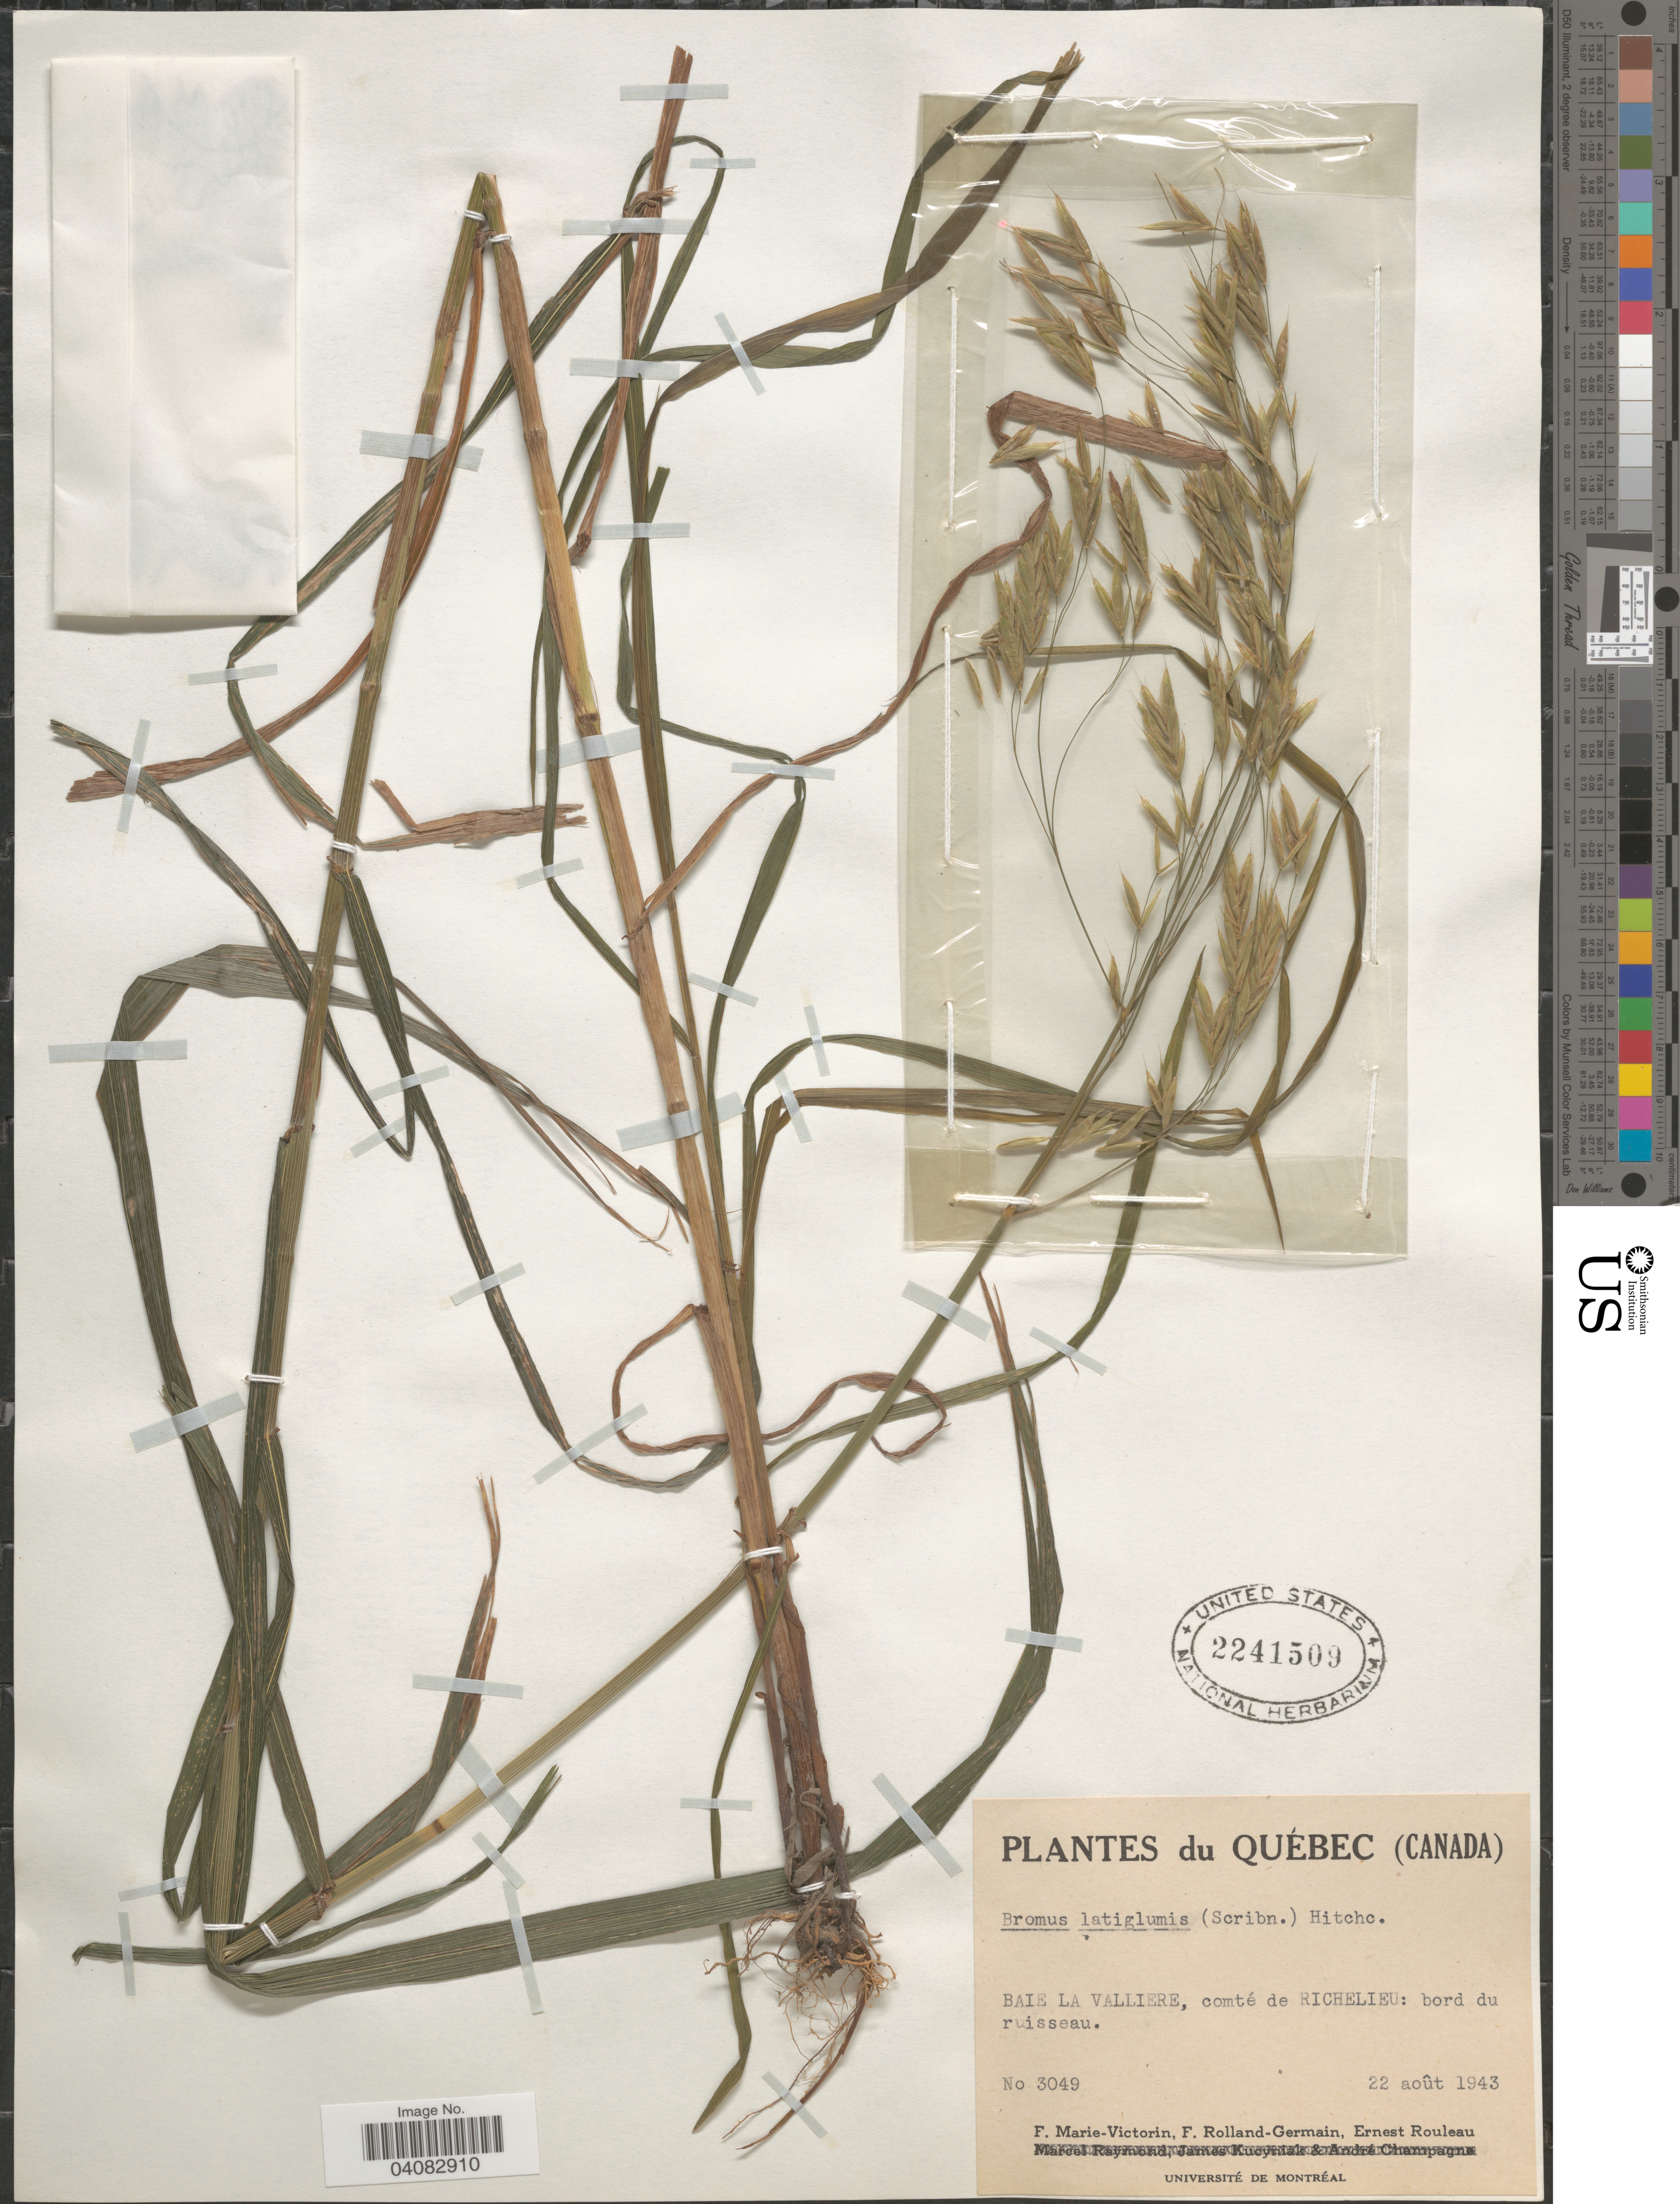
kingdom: Plantae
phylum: Tracheophyta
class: Liliopsida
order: Poales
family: Poaceae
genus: Bromus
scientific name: Bromus latiglumis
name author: (Scribn. ex Shear) Hitchc.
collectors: F. Marie-Victorin, Rolland-Germain & J. Rouleau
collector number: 3049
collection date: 1943-08-22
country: Canada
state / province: Quebec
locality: Baie La Valliere, comté de Richelieu: bord du ruisseau.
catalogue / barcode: US 2241509